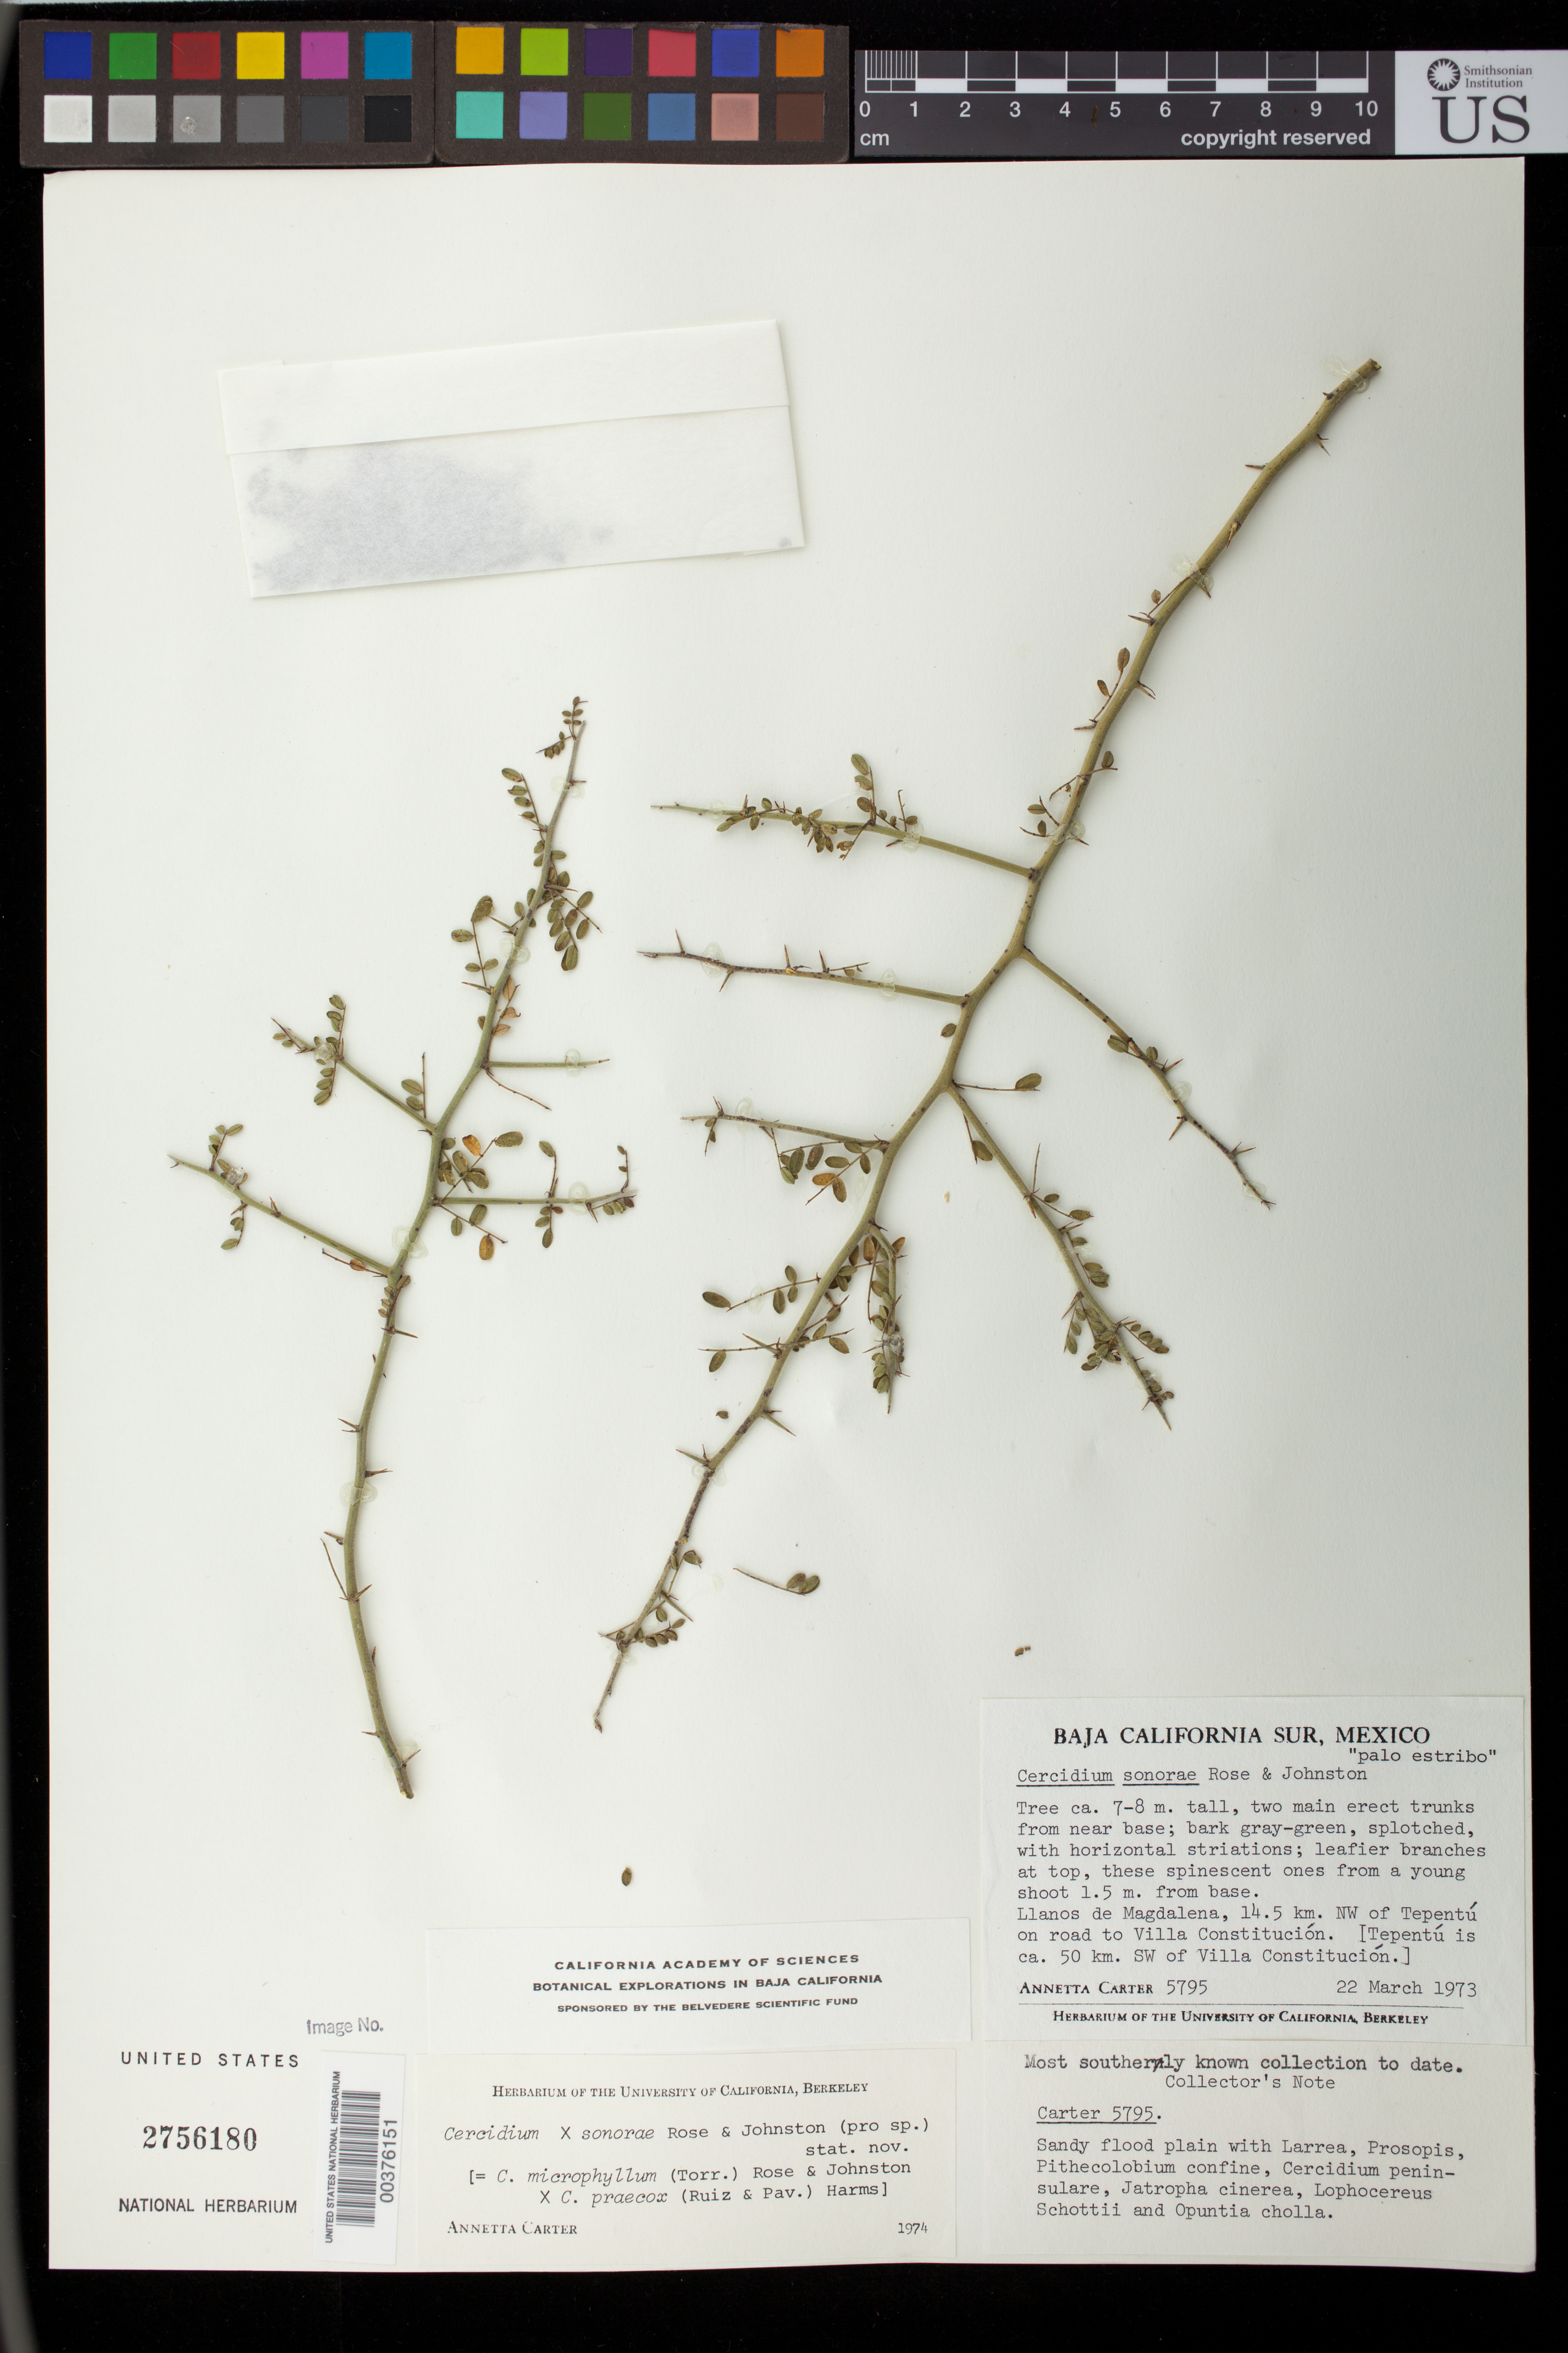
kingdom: Plantae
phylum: Tracheophyta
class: Magnoliopsida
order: Fabales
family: Fabaceae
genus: Parkinsonia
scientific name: Parkinsonia x sonorae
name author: (Rose & I.M. Johnst.) J.E. Hawkins & Felger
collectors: A. M. Carter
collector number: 5795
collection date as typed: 22 Mar 1973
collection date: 1973-03-22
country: Mexico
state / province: Baja California Sur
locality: Llanos de Magdalena, 14.5 km. NW of Tepentu on road to Villa Constitucion; [Tepentu is ca. 50 km. SW of Villa Constitucion.]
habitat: Sandy flood plain with Larrea, Prosopis, Pithecolobium confine, Cercidium peninsulare, jatropha cinrea, Lophocereus Schottii and Opuntia Cholla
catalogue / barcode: US 2756180